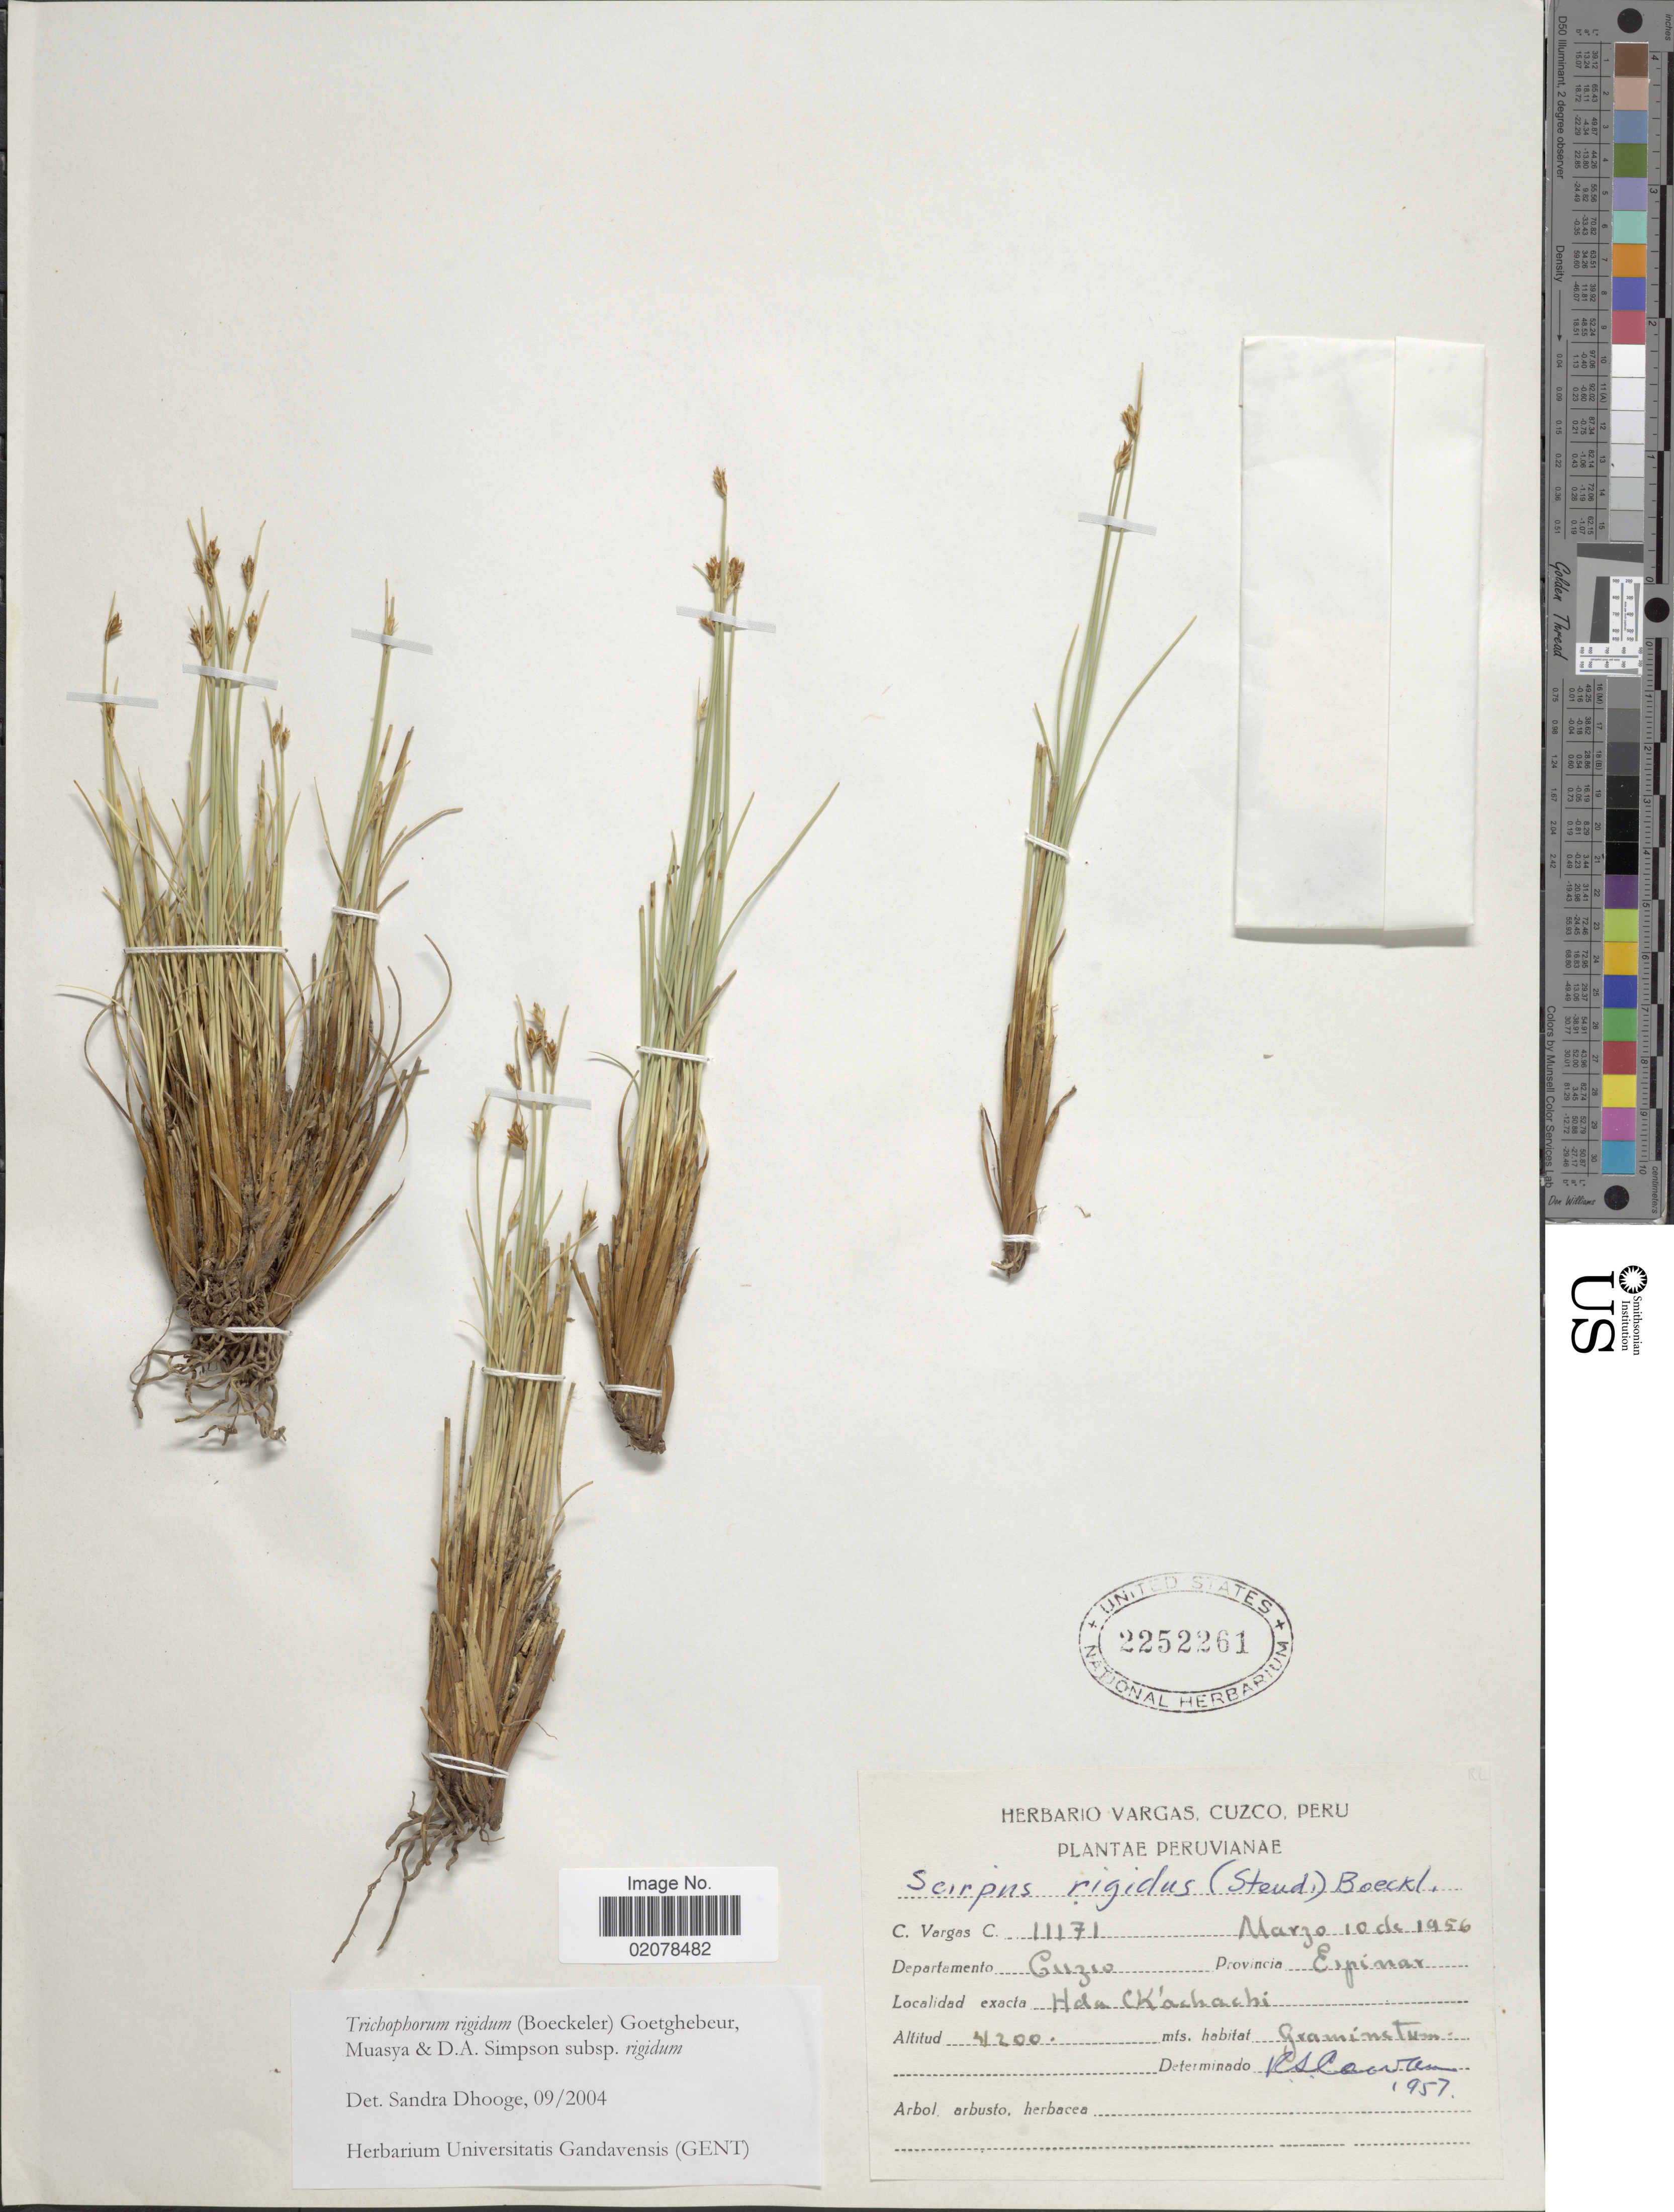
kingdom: Plantae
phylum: Tracheophyta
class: Liliopsida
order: Poales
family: Cyperaceae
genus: Trichophorum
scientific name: Trichophorum rigidum subsp. rigidum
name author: (Steud.) Goetgh. et al.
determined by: Dhooge, S.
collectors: C. Vargas Calderón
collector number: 11171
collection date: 1956-03-10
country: Peru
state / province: Cusco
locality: Hda. Ck'achachi, Provincia Espinar, Departamento Cuzco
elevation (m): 4200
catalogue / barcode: US 2252261